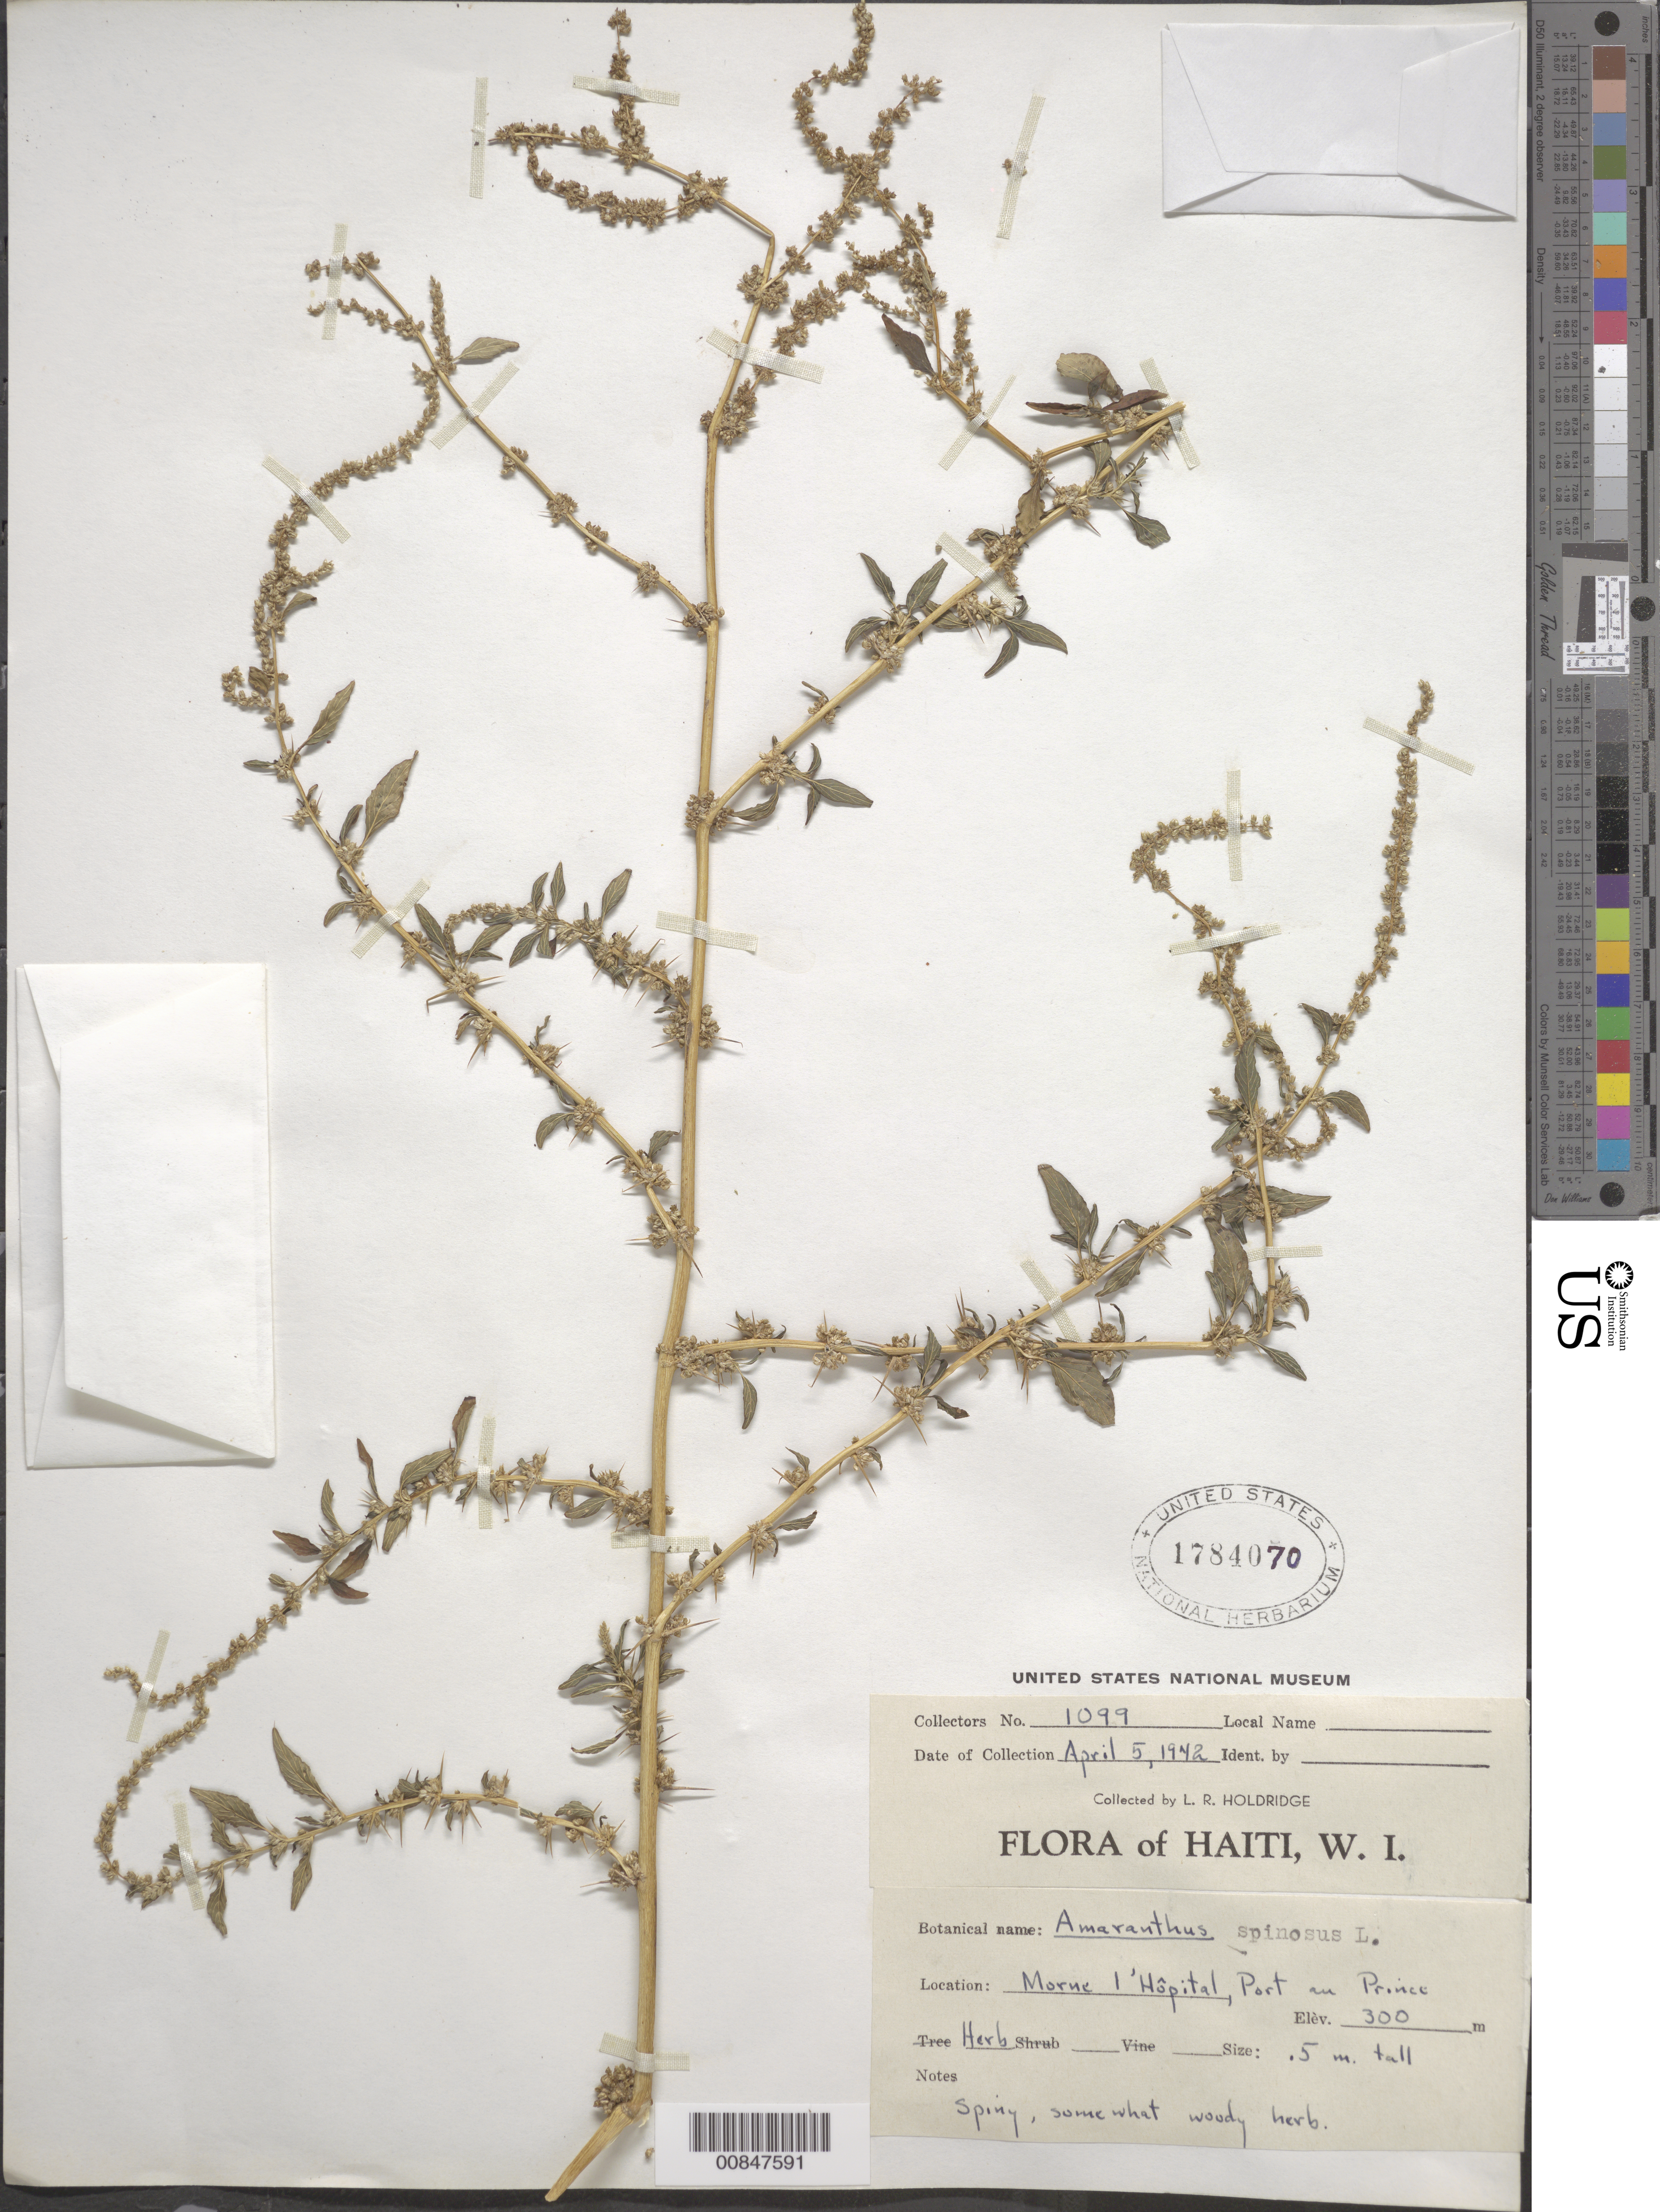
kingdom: Plantae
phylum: Tracheophyta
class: Magnoliopsida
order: Caryophyllales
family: Amaranthaceae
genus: Amaranthus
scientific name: Amaranthus spinosus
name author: L.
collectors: L. Holdridge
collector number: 1099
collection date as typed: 05 Apr 1942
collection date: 1942-04-05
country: Haiti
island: Hispaniola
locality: Morne l'Hôpital, Port-au-Prince.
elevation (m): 300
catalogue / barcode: US 1784070